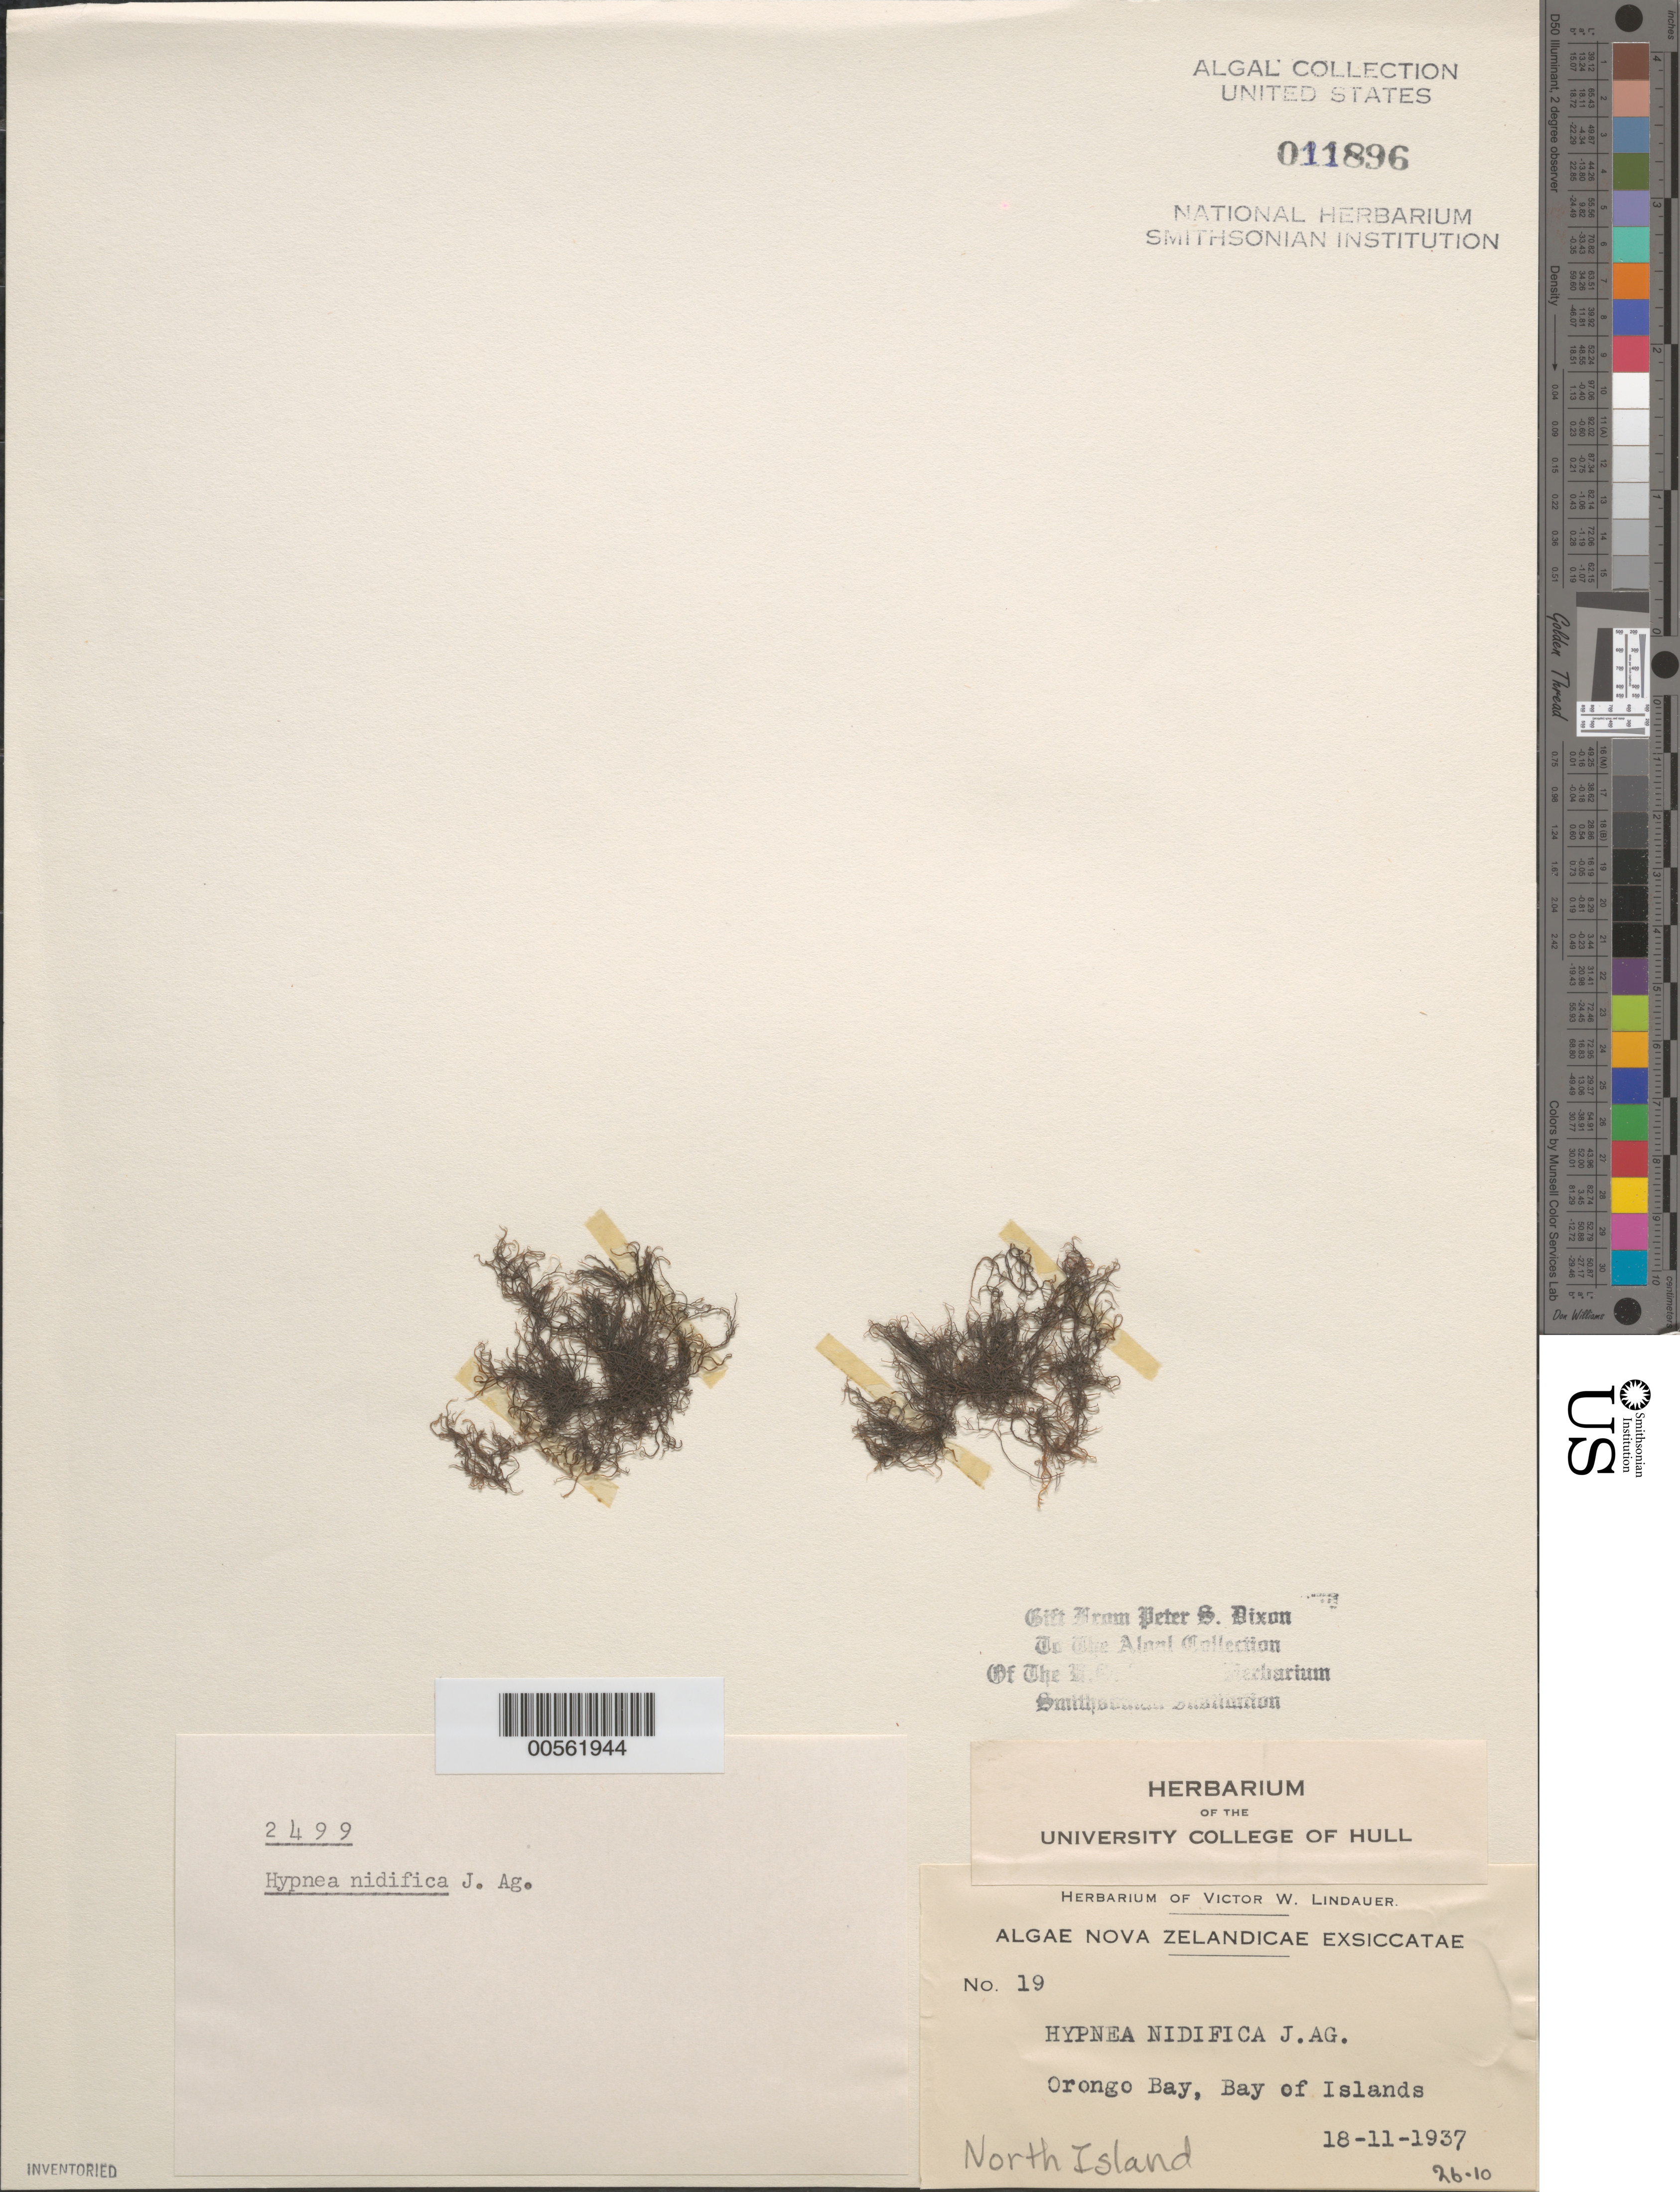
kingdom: Plantae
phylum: Rhodophyta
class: Florideophyceae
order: Gigartinales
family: Cystocloniaceae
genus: Hypnea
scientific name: Hypnea nidifica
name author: J. Agardh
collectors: V. Lindauer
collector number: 19 & PSD 2499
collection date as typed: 18 Nov 1937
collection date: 1937-11-18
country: New Zealand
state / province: Northland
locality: Orongo bay, bay of islands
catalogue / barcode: US 11896